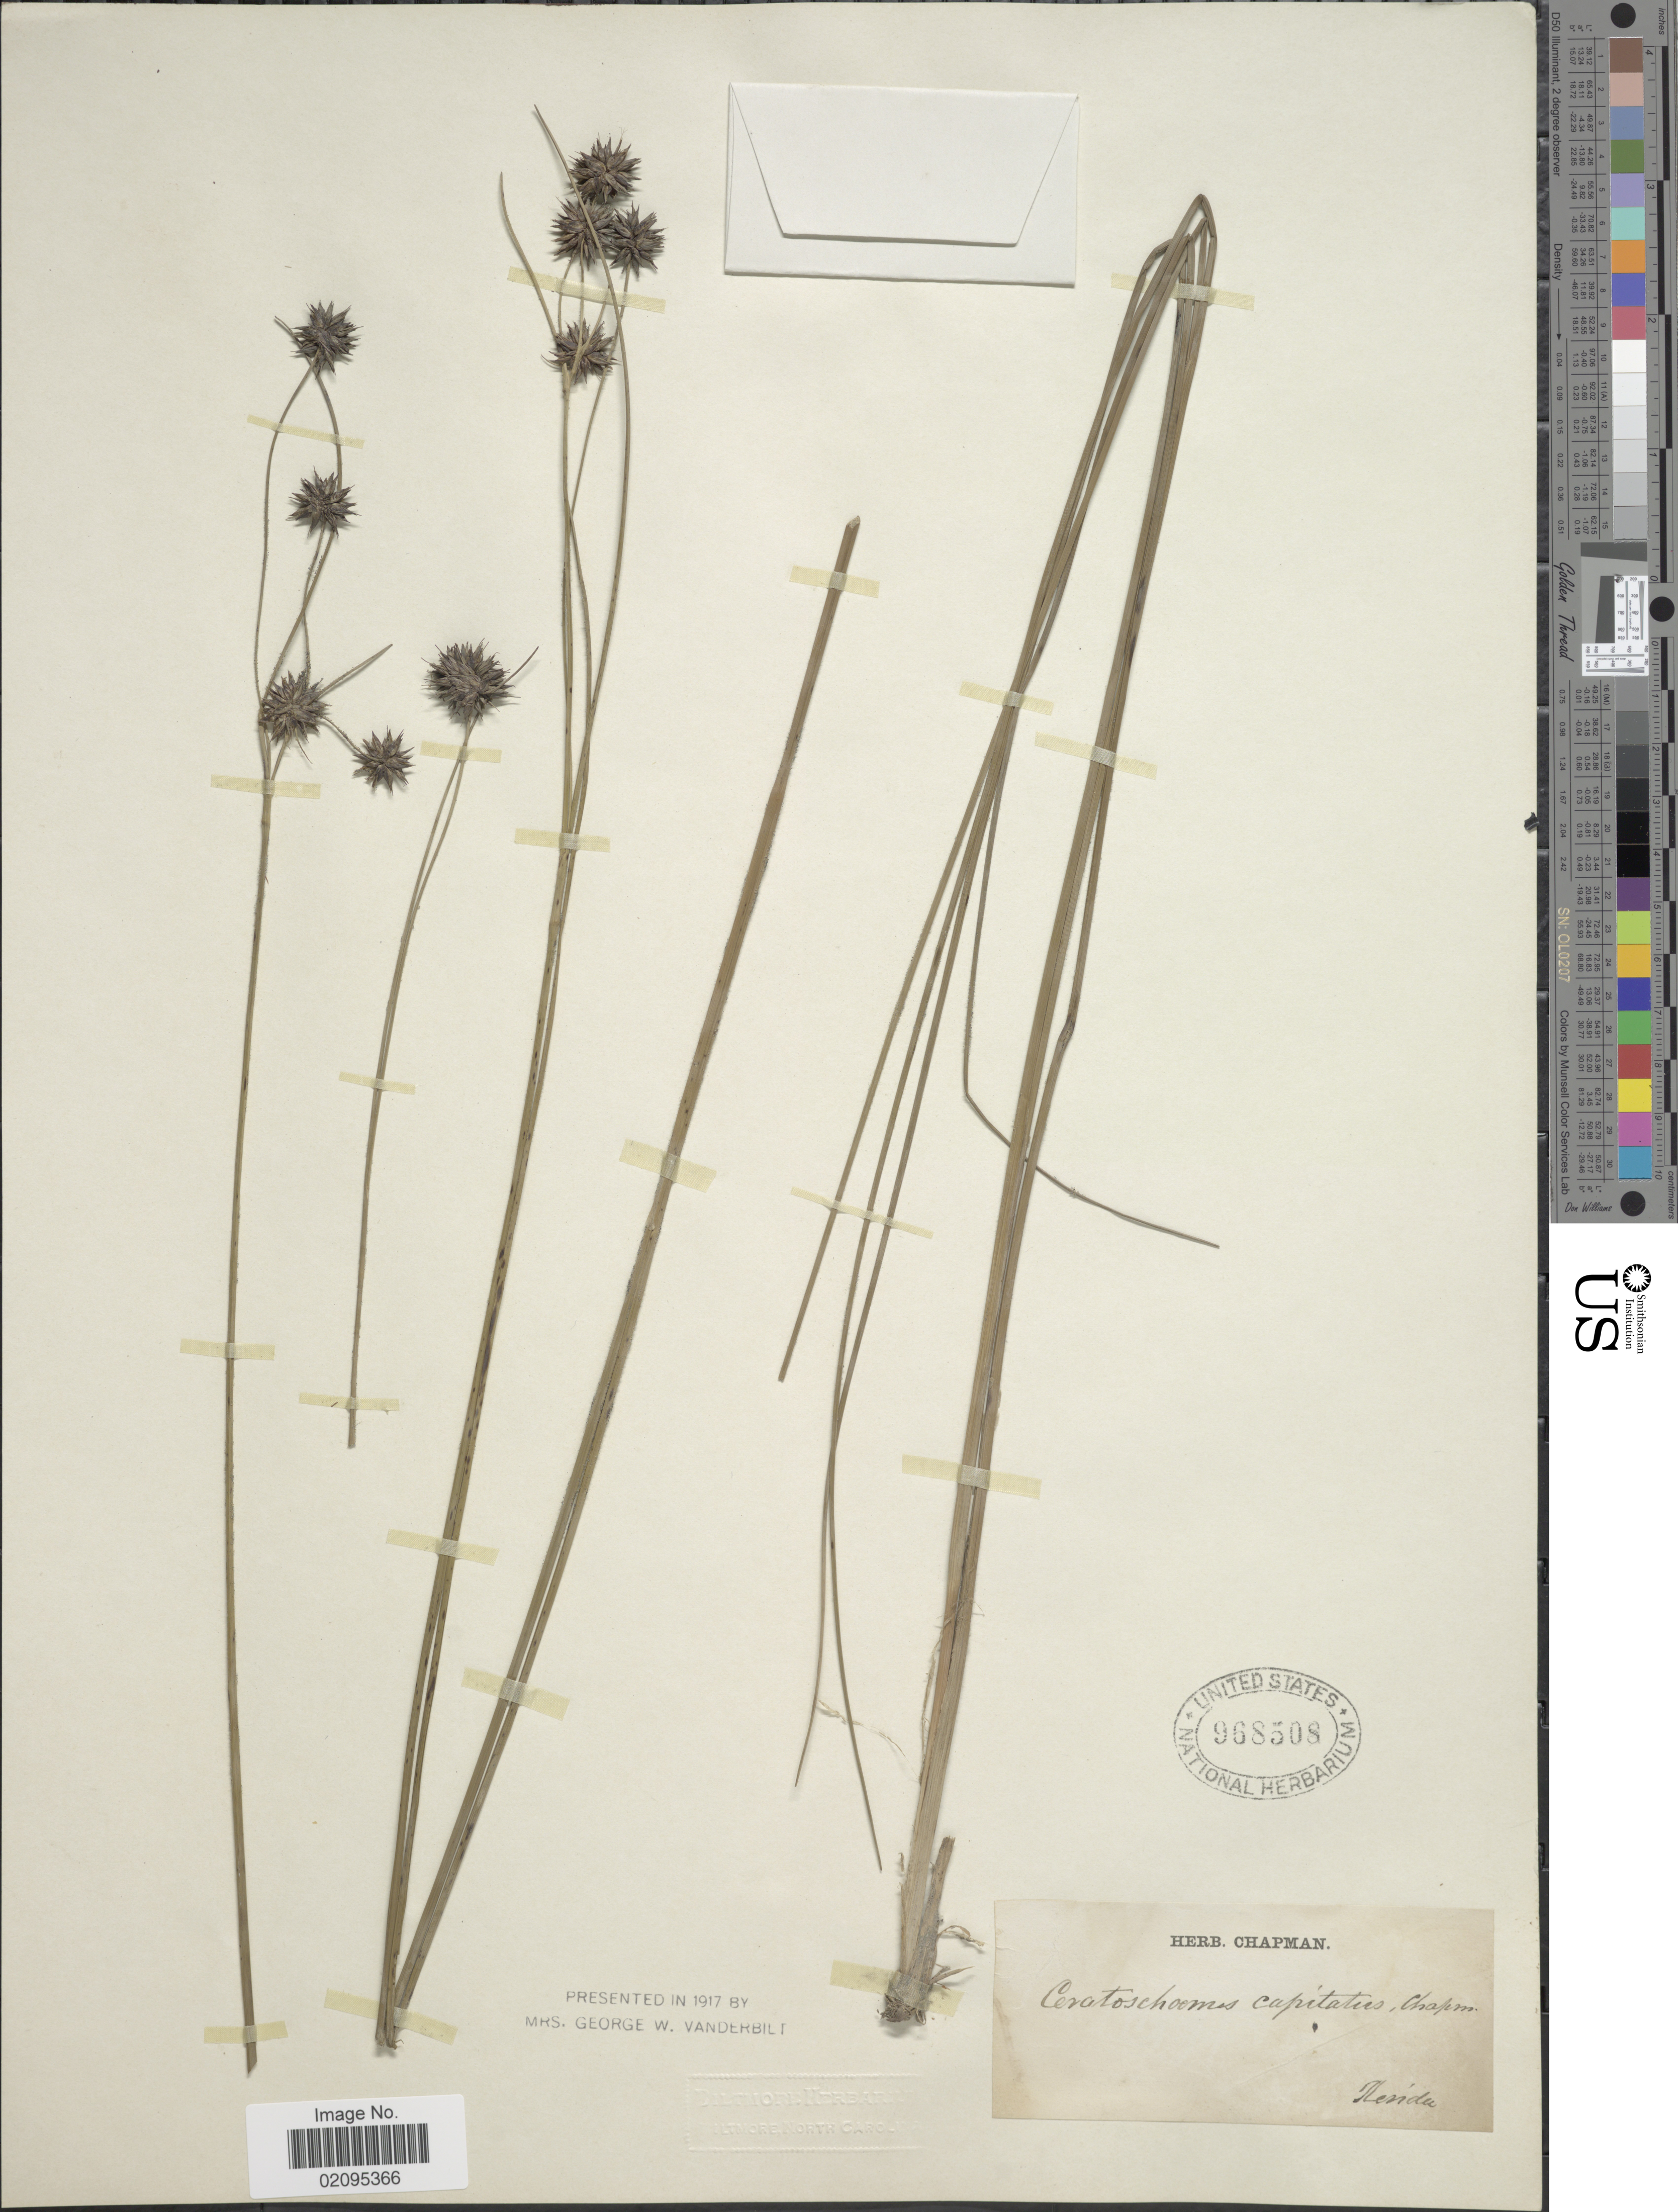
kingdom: Plantae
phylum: Tracheophyta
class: Liliopsida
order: Poales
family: Cyperaceae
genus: Rhynchospora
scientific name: Rhynchospora tracyi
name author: Britton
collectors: ex herb. Chapman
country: United States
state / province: Florida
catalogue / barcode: US 968508